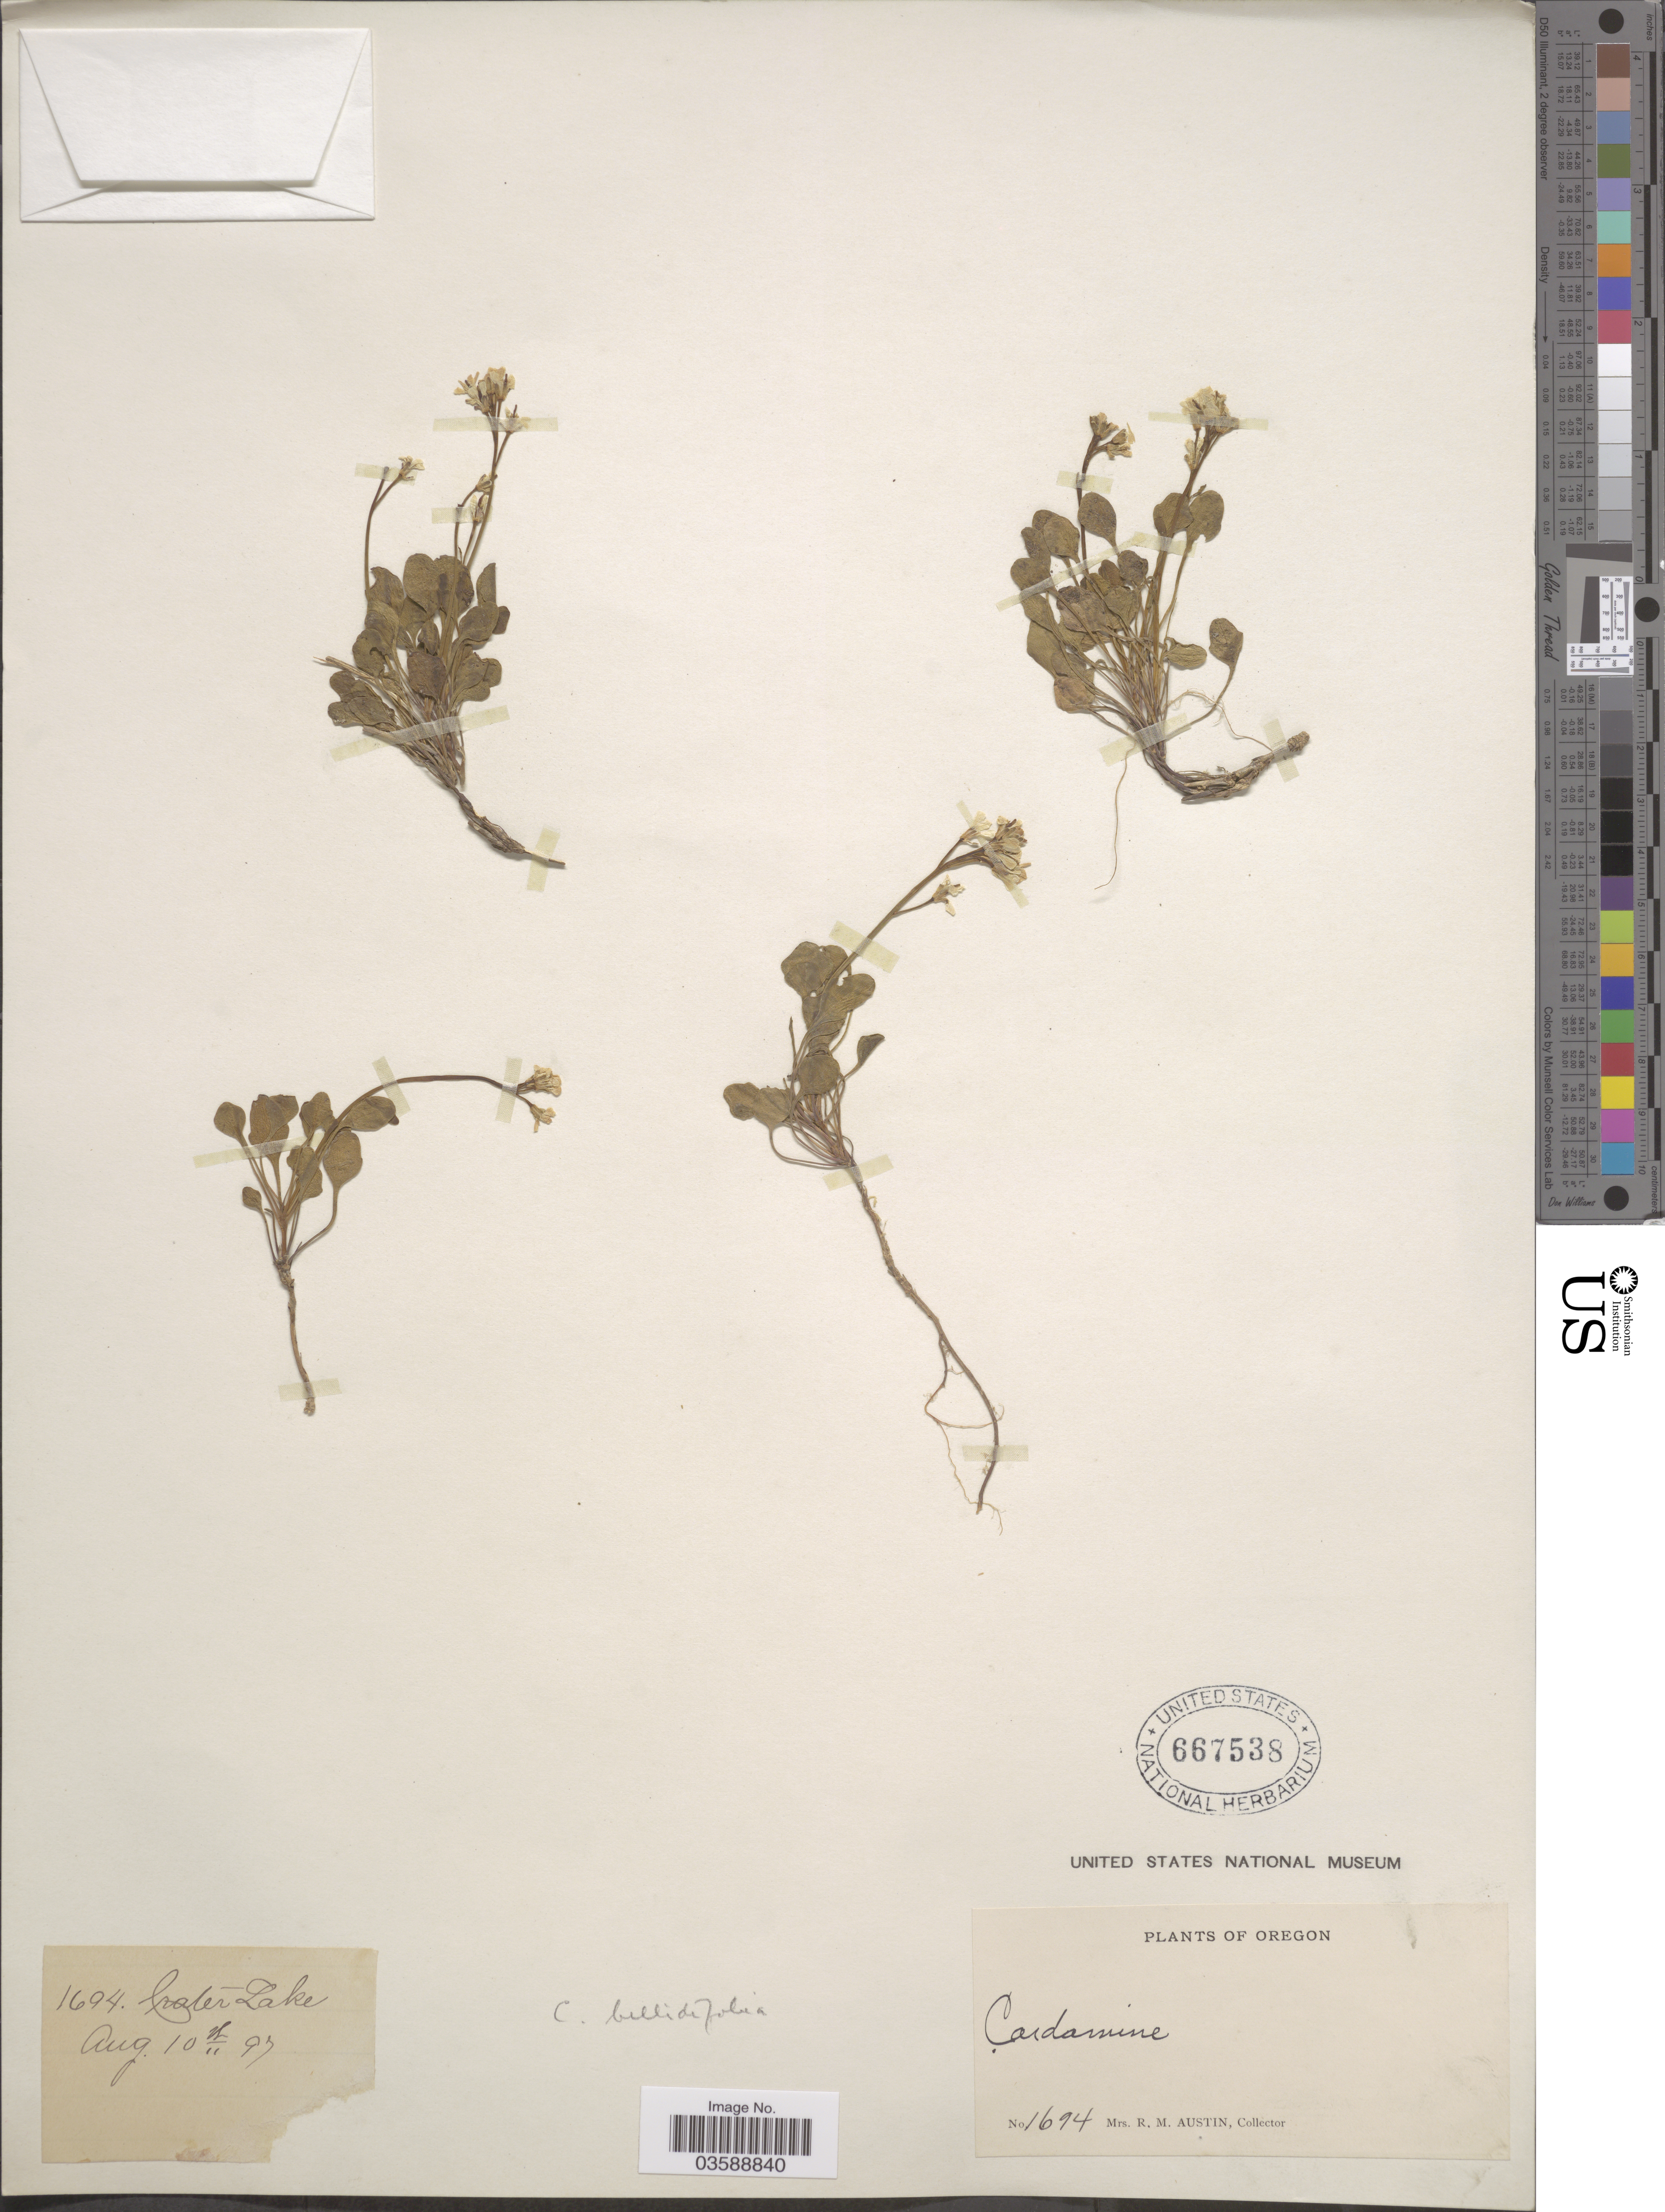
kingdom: Plantae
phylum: Tracheophyta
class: Magnoliopsida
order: Brassicales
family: Brassicaceae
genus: Cardamine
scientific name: Cardamine bellidifolia var. pachyphylla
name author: Coville & Leiberg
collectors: R. Austin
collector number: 1694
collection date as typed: Transcribed d/m/y: 10/8/97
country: United States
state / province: Oregon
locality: Crater Lake.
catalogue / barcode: US 667538